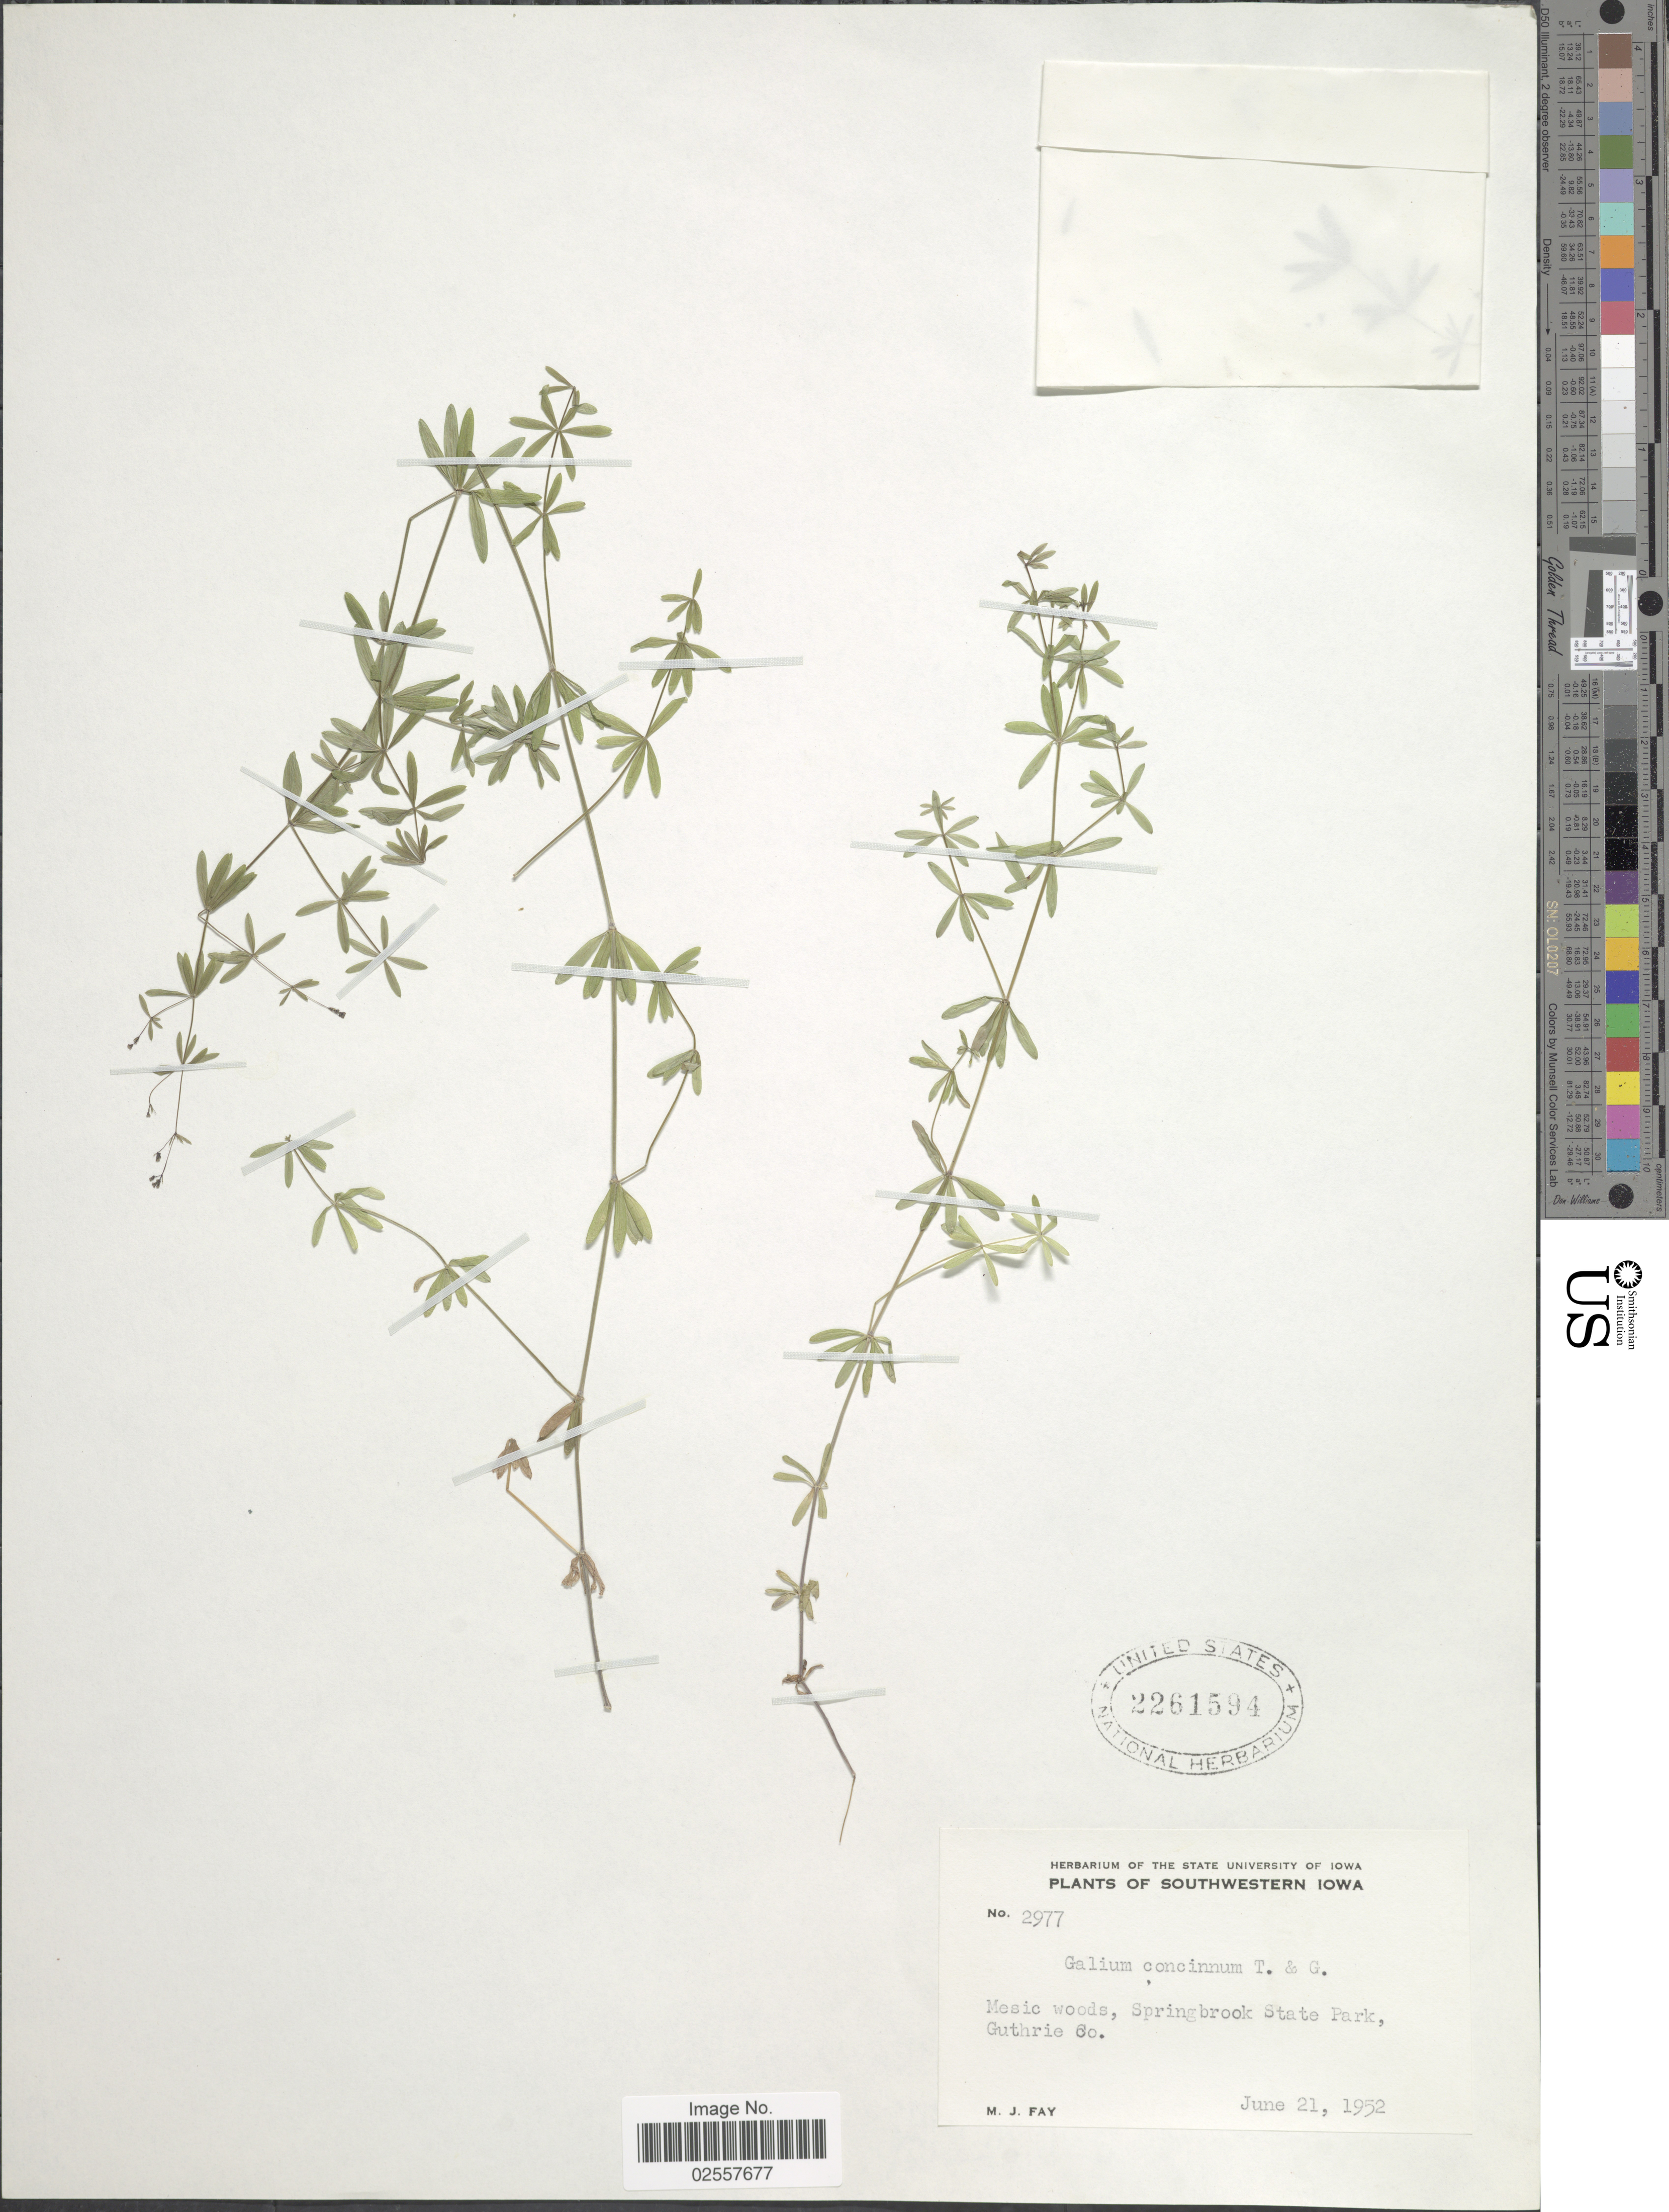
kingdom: Plantae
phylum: Tracheophyta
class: Magnoliopsida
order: Gentianales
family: Rubiaceae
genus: Galium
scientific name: Galium concinnum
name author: Torr. & A. Gray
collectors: M. Fay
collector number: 2977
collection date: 1952-06-21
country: United States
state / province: Iowa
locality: Southwestern Iowa. Mesic woods, Springbrook State Park, Guthrie Co.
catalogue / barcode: US 2261594